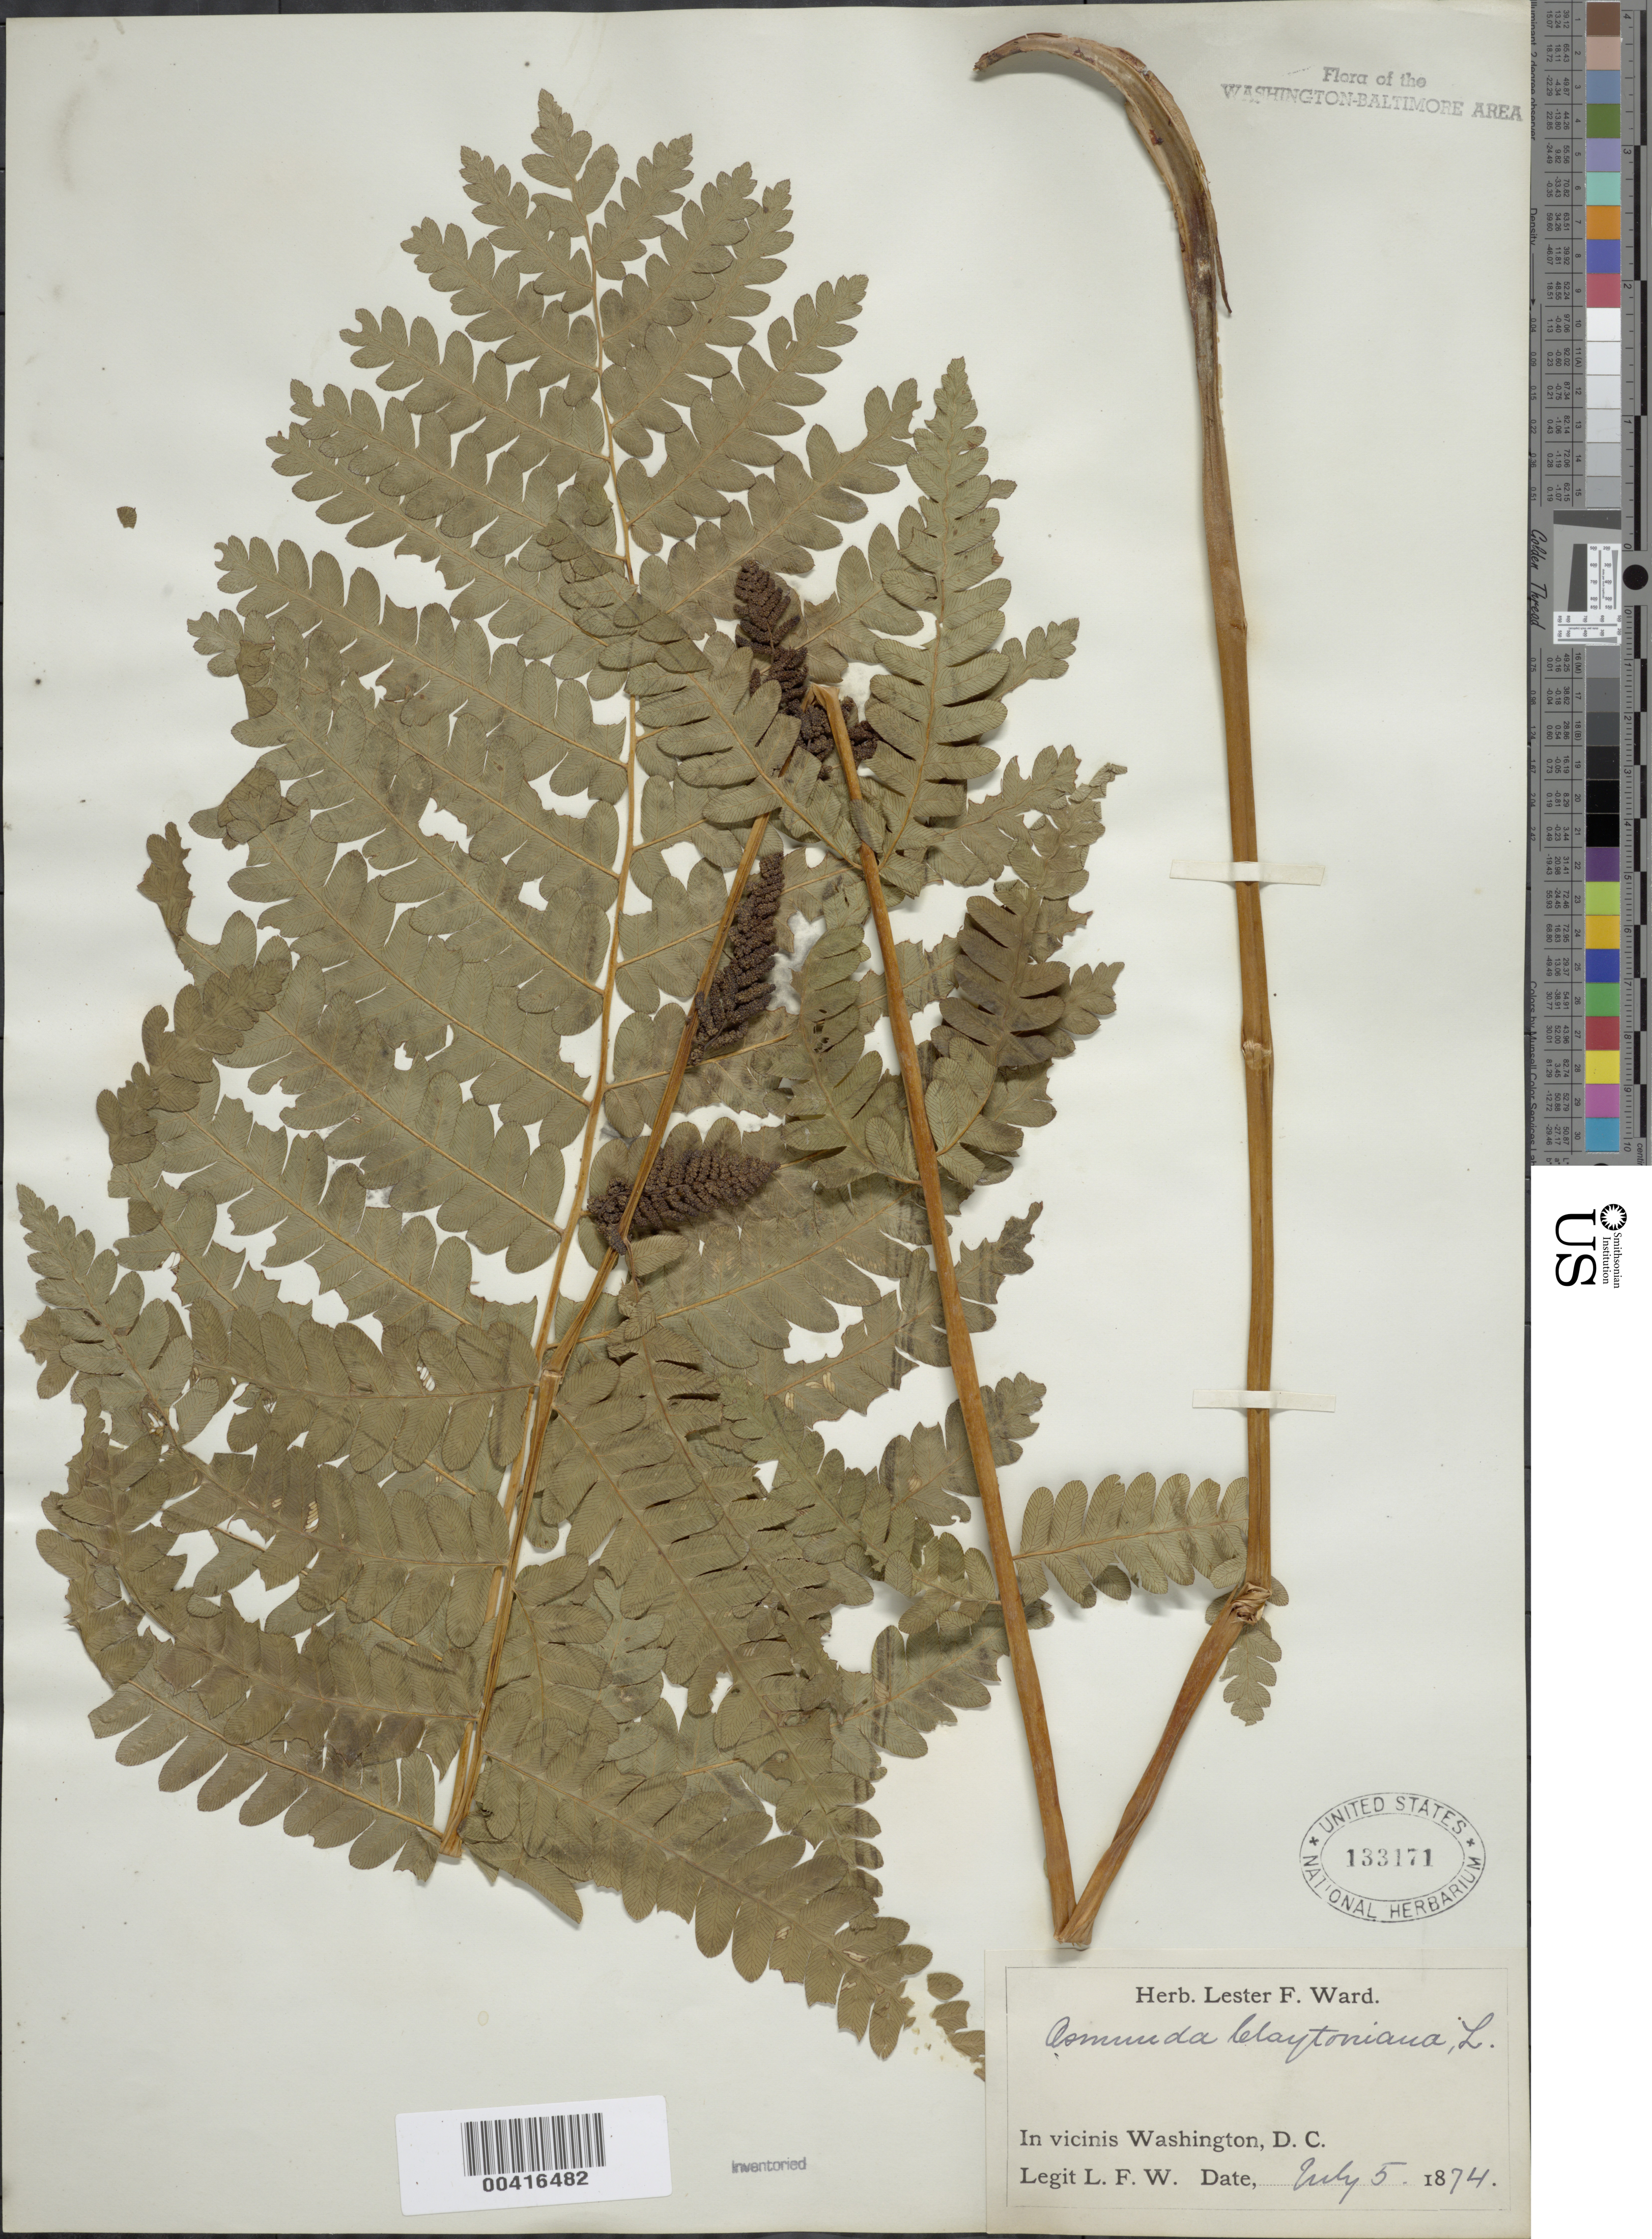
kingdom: Plantae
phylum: Tracheophyta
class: Polypodiopsida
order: Osmundales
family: Osmundaceae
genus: Osmunda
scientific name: Osmunda claytoniana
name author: (L.) Tagawa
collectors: L. F. Ward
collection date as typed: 05 Jul 1874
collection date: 1874-07-05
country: United States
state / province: District of Columbia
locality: DC vicinity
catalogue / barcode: US 133171